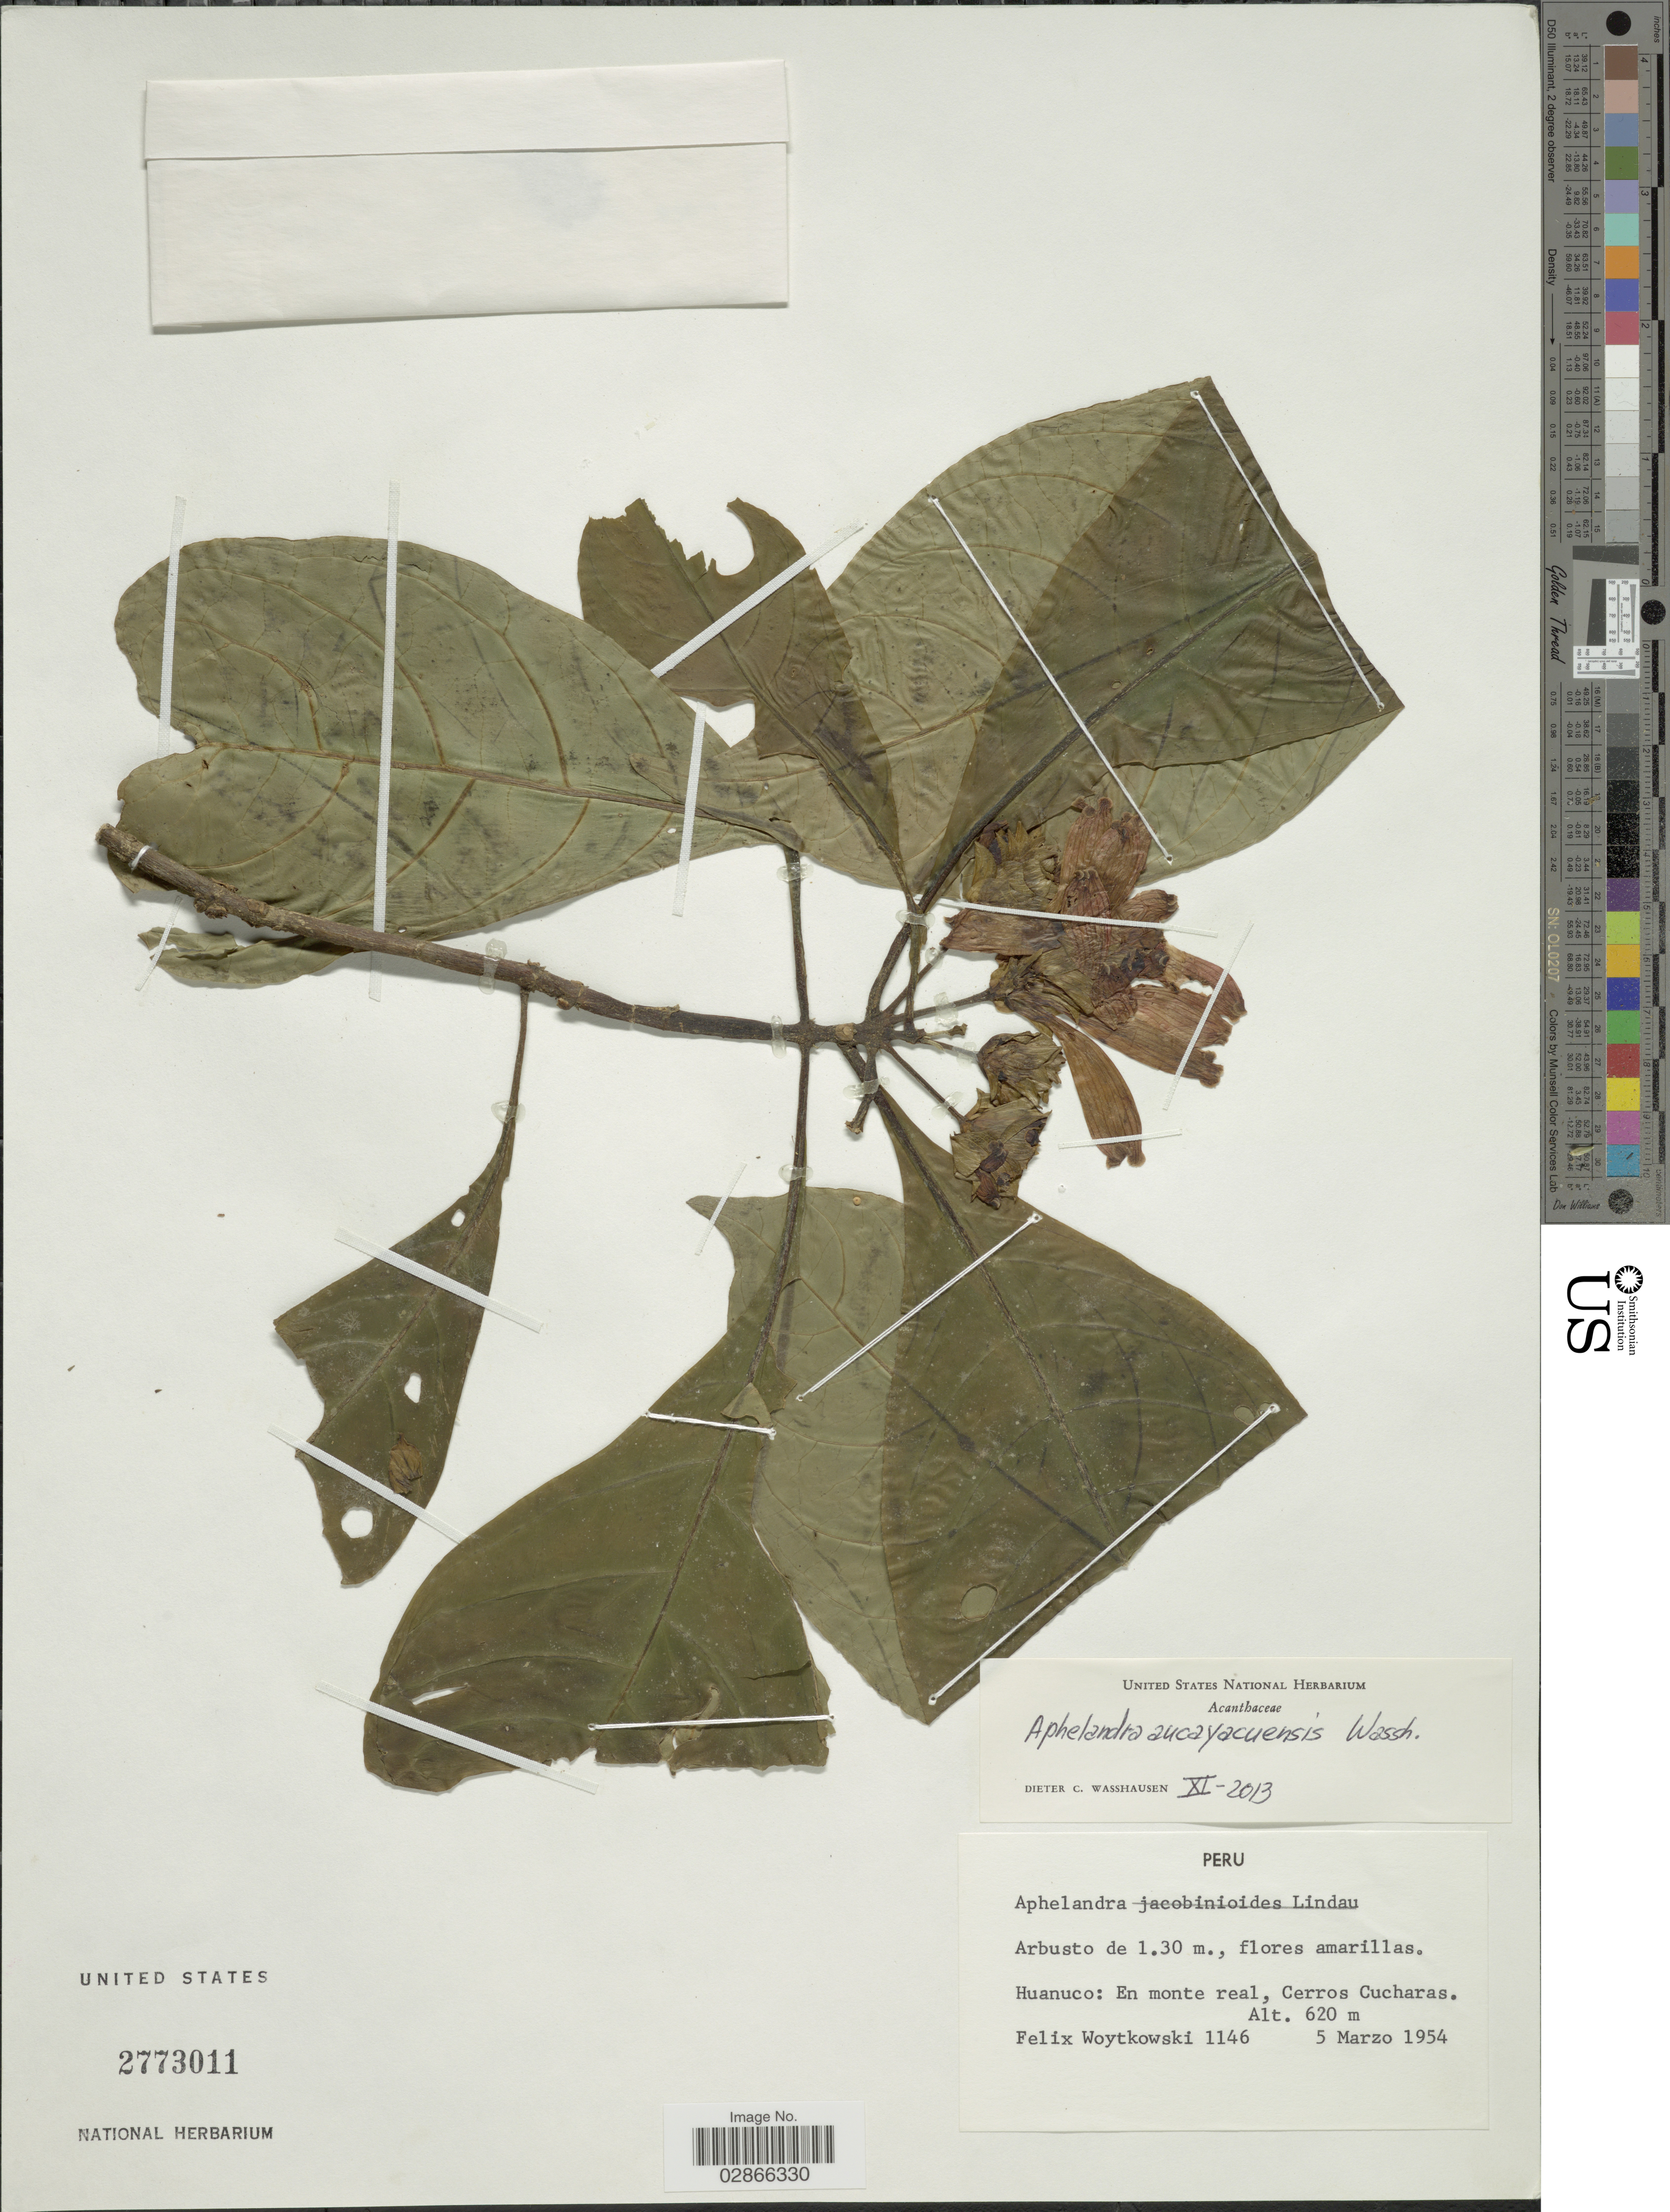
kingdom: Plantae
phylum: Tracheophyta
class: Magnoliopsida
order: Lamiales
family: Acanthaceae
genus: Aphelandra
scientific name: Aphelandra aucayacuensis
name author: Wassh.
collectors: F. Woytkowski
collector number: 1146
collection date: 1954-03-05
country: Peru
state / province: Huánuco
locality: En monte real, Cerros Cucharas.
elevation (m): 620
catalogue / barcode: US 2773011